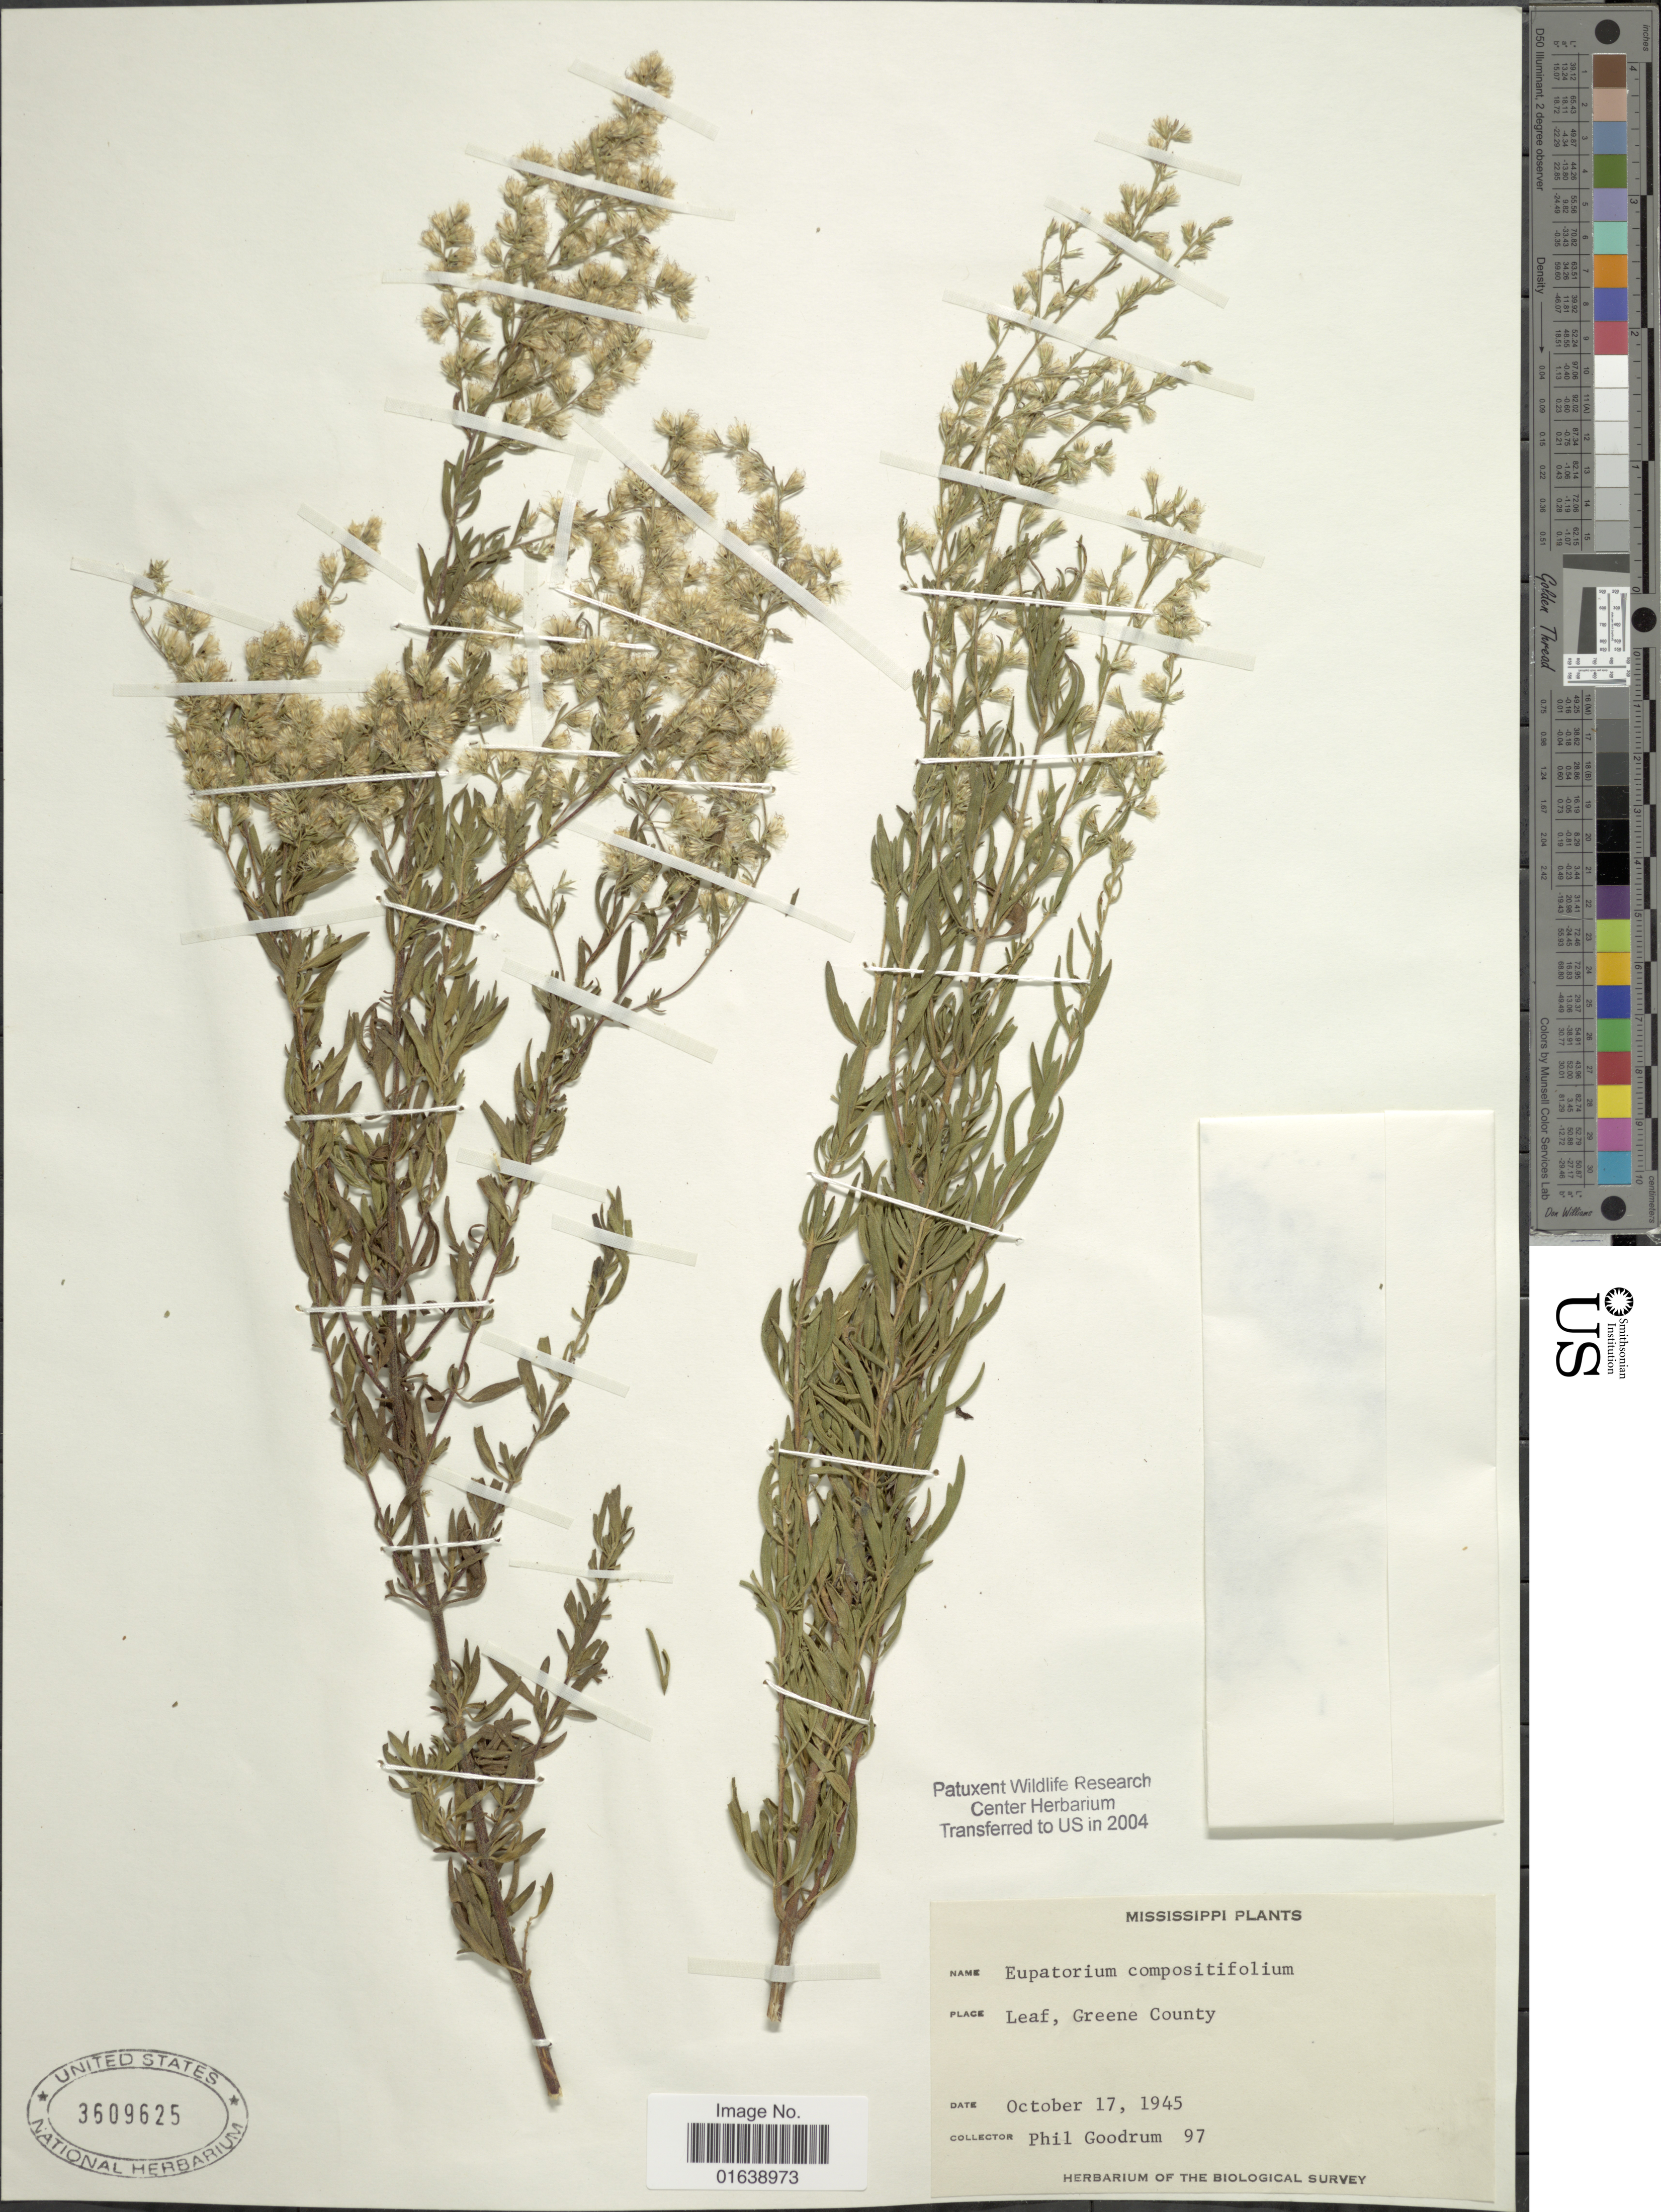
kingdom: Plantae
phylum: Tracheophyta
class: Magnoliopsida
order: Asterales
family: Asteraceae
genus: Eupatorium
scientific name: Eupatorium compositifolium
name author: Walter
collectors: P. Goodrum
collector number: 97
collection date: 1945-10-17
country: United States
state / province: Mississippi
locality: Mississippi. Leaf, Greene County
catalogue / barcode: US 3509625